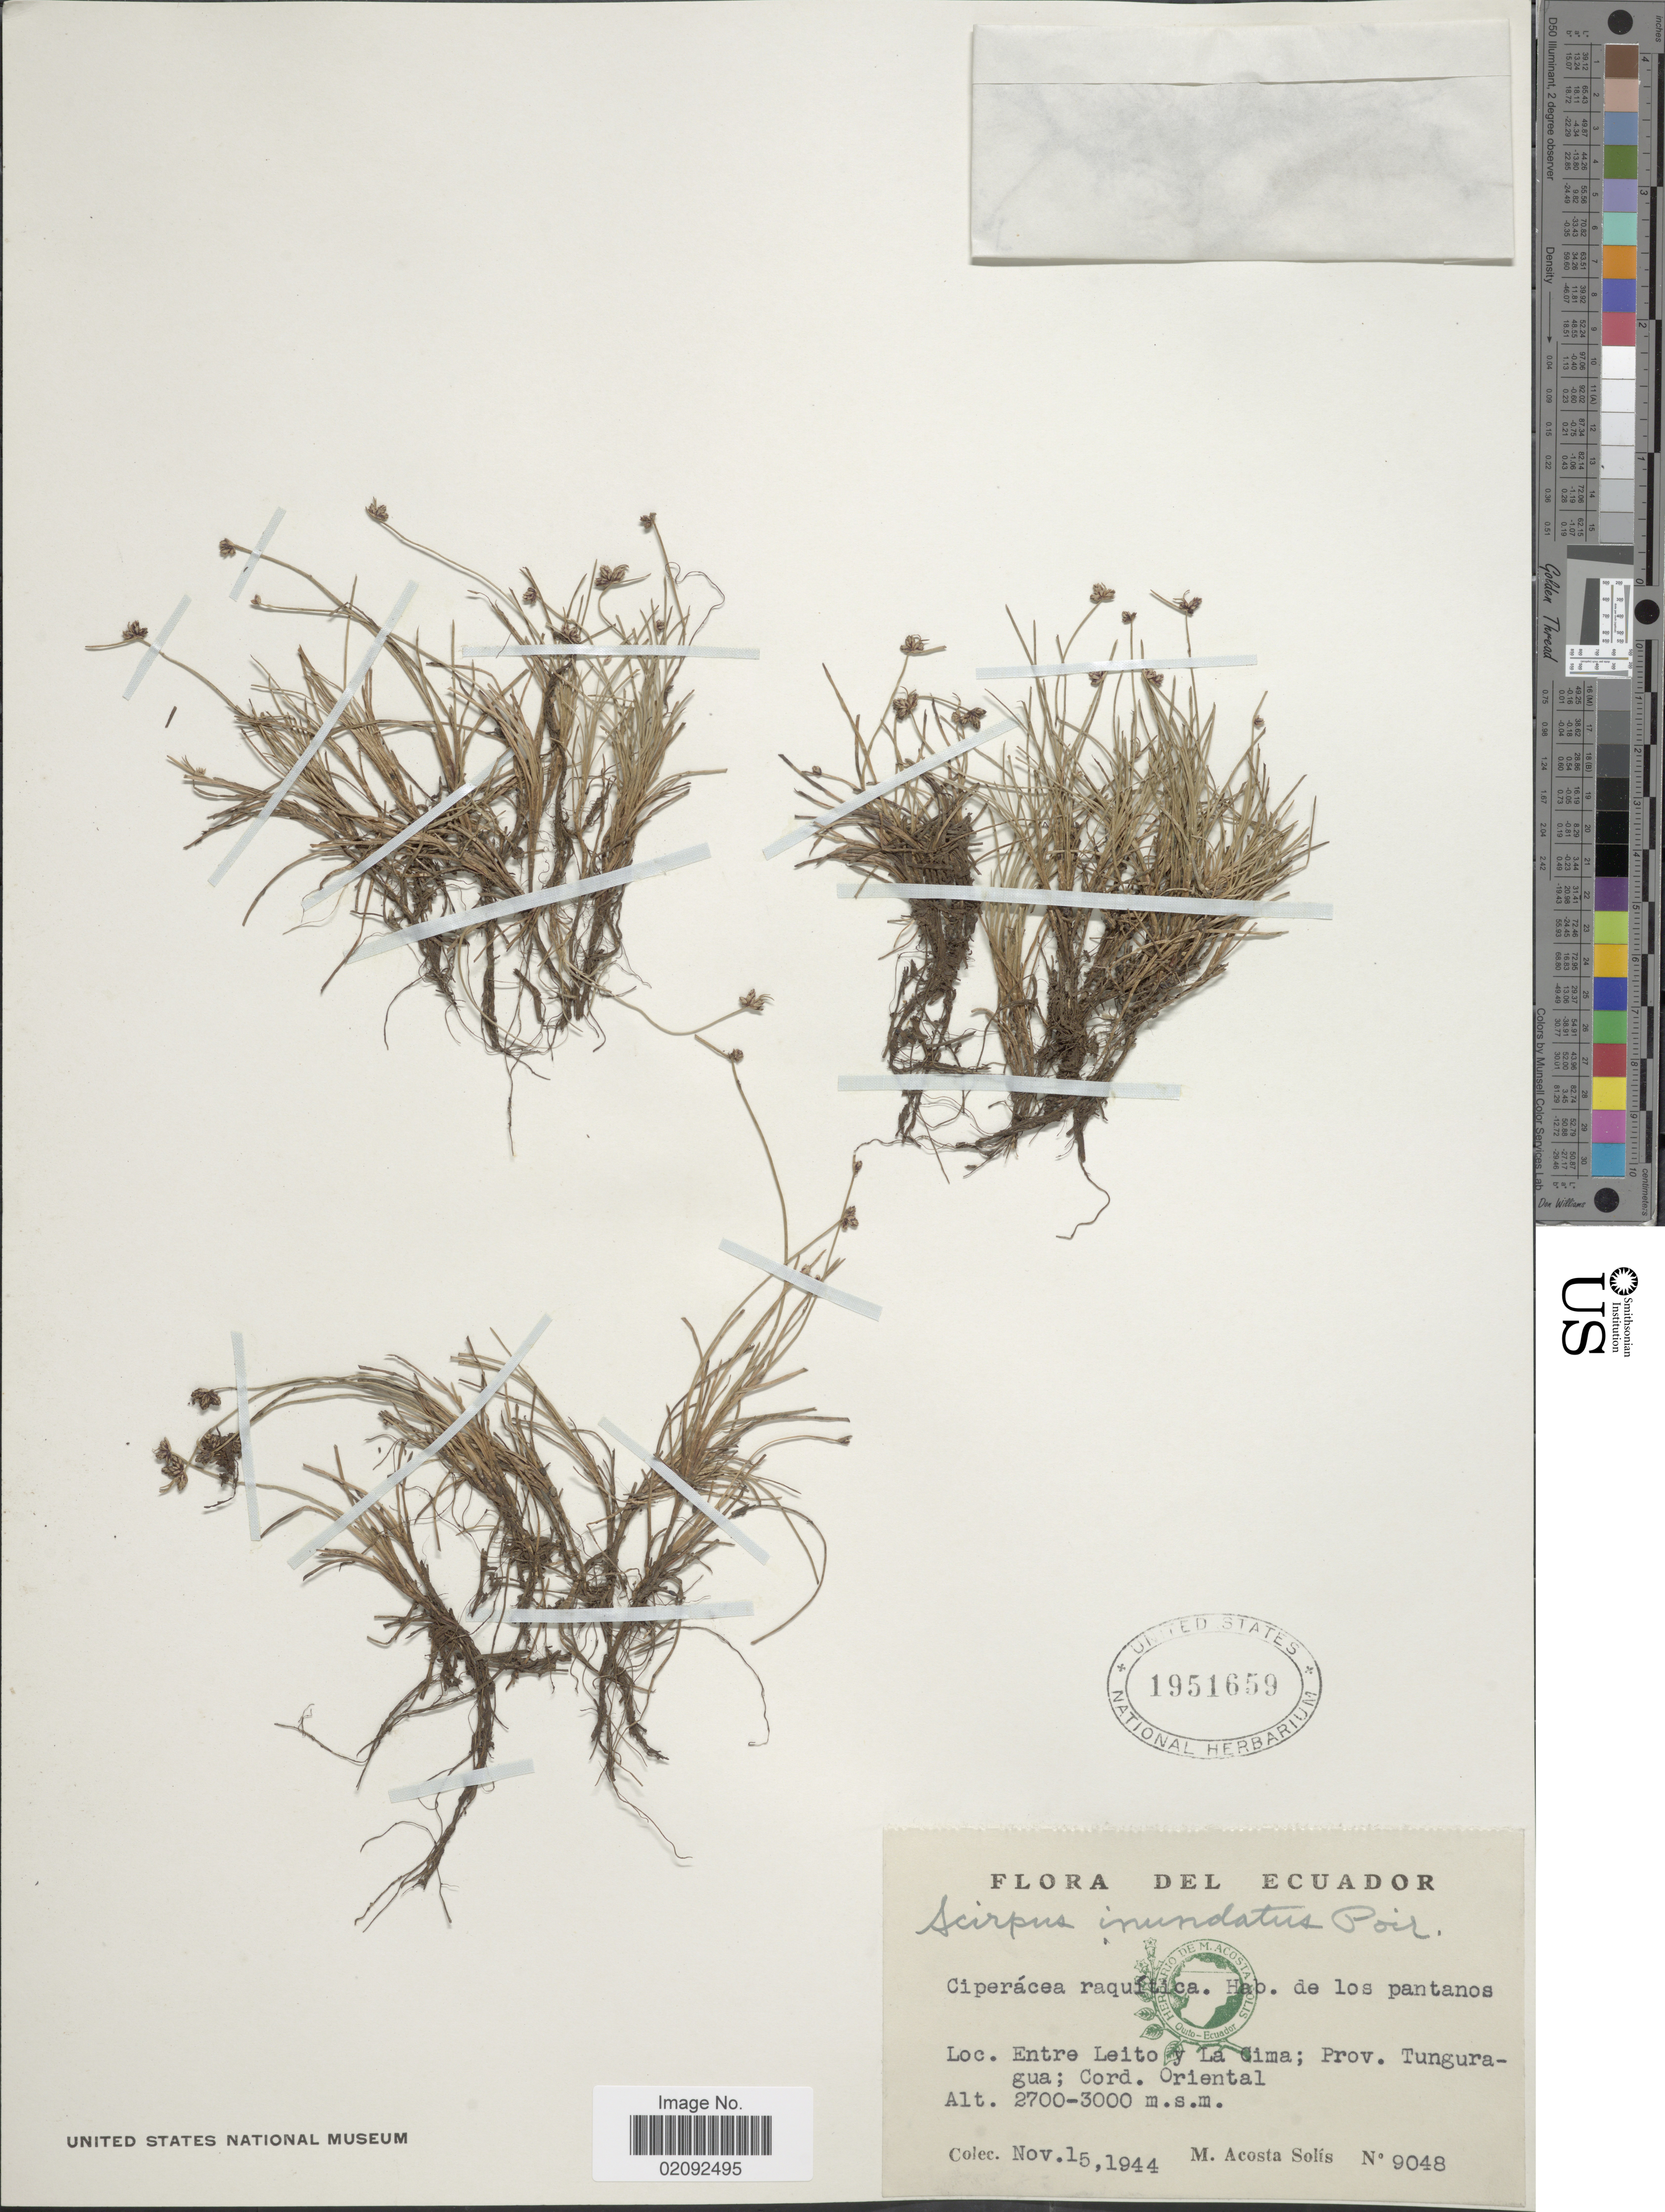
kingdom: Plantae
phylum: Tracheophyta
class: Liliopsida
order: Poales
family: Cyperaceae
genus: Isolepis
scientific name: Isolepis nigricans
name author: Kunth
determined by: Strong, Mark T., (BOT), Smithsonian Institution - National Museum of Natural History (UNITED STATES)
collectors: M. Acosta Solis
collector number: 9048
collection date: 1944-11-15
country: Ecuador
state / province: Tungurahua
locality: Entre Leito y La Cima; Cord. Oriental.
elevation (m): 2700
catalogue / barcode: US 1951659